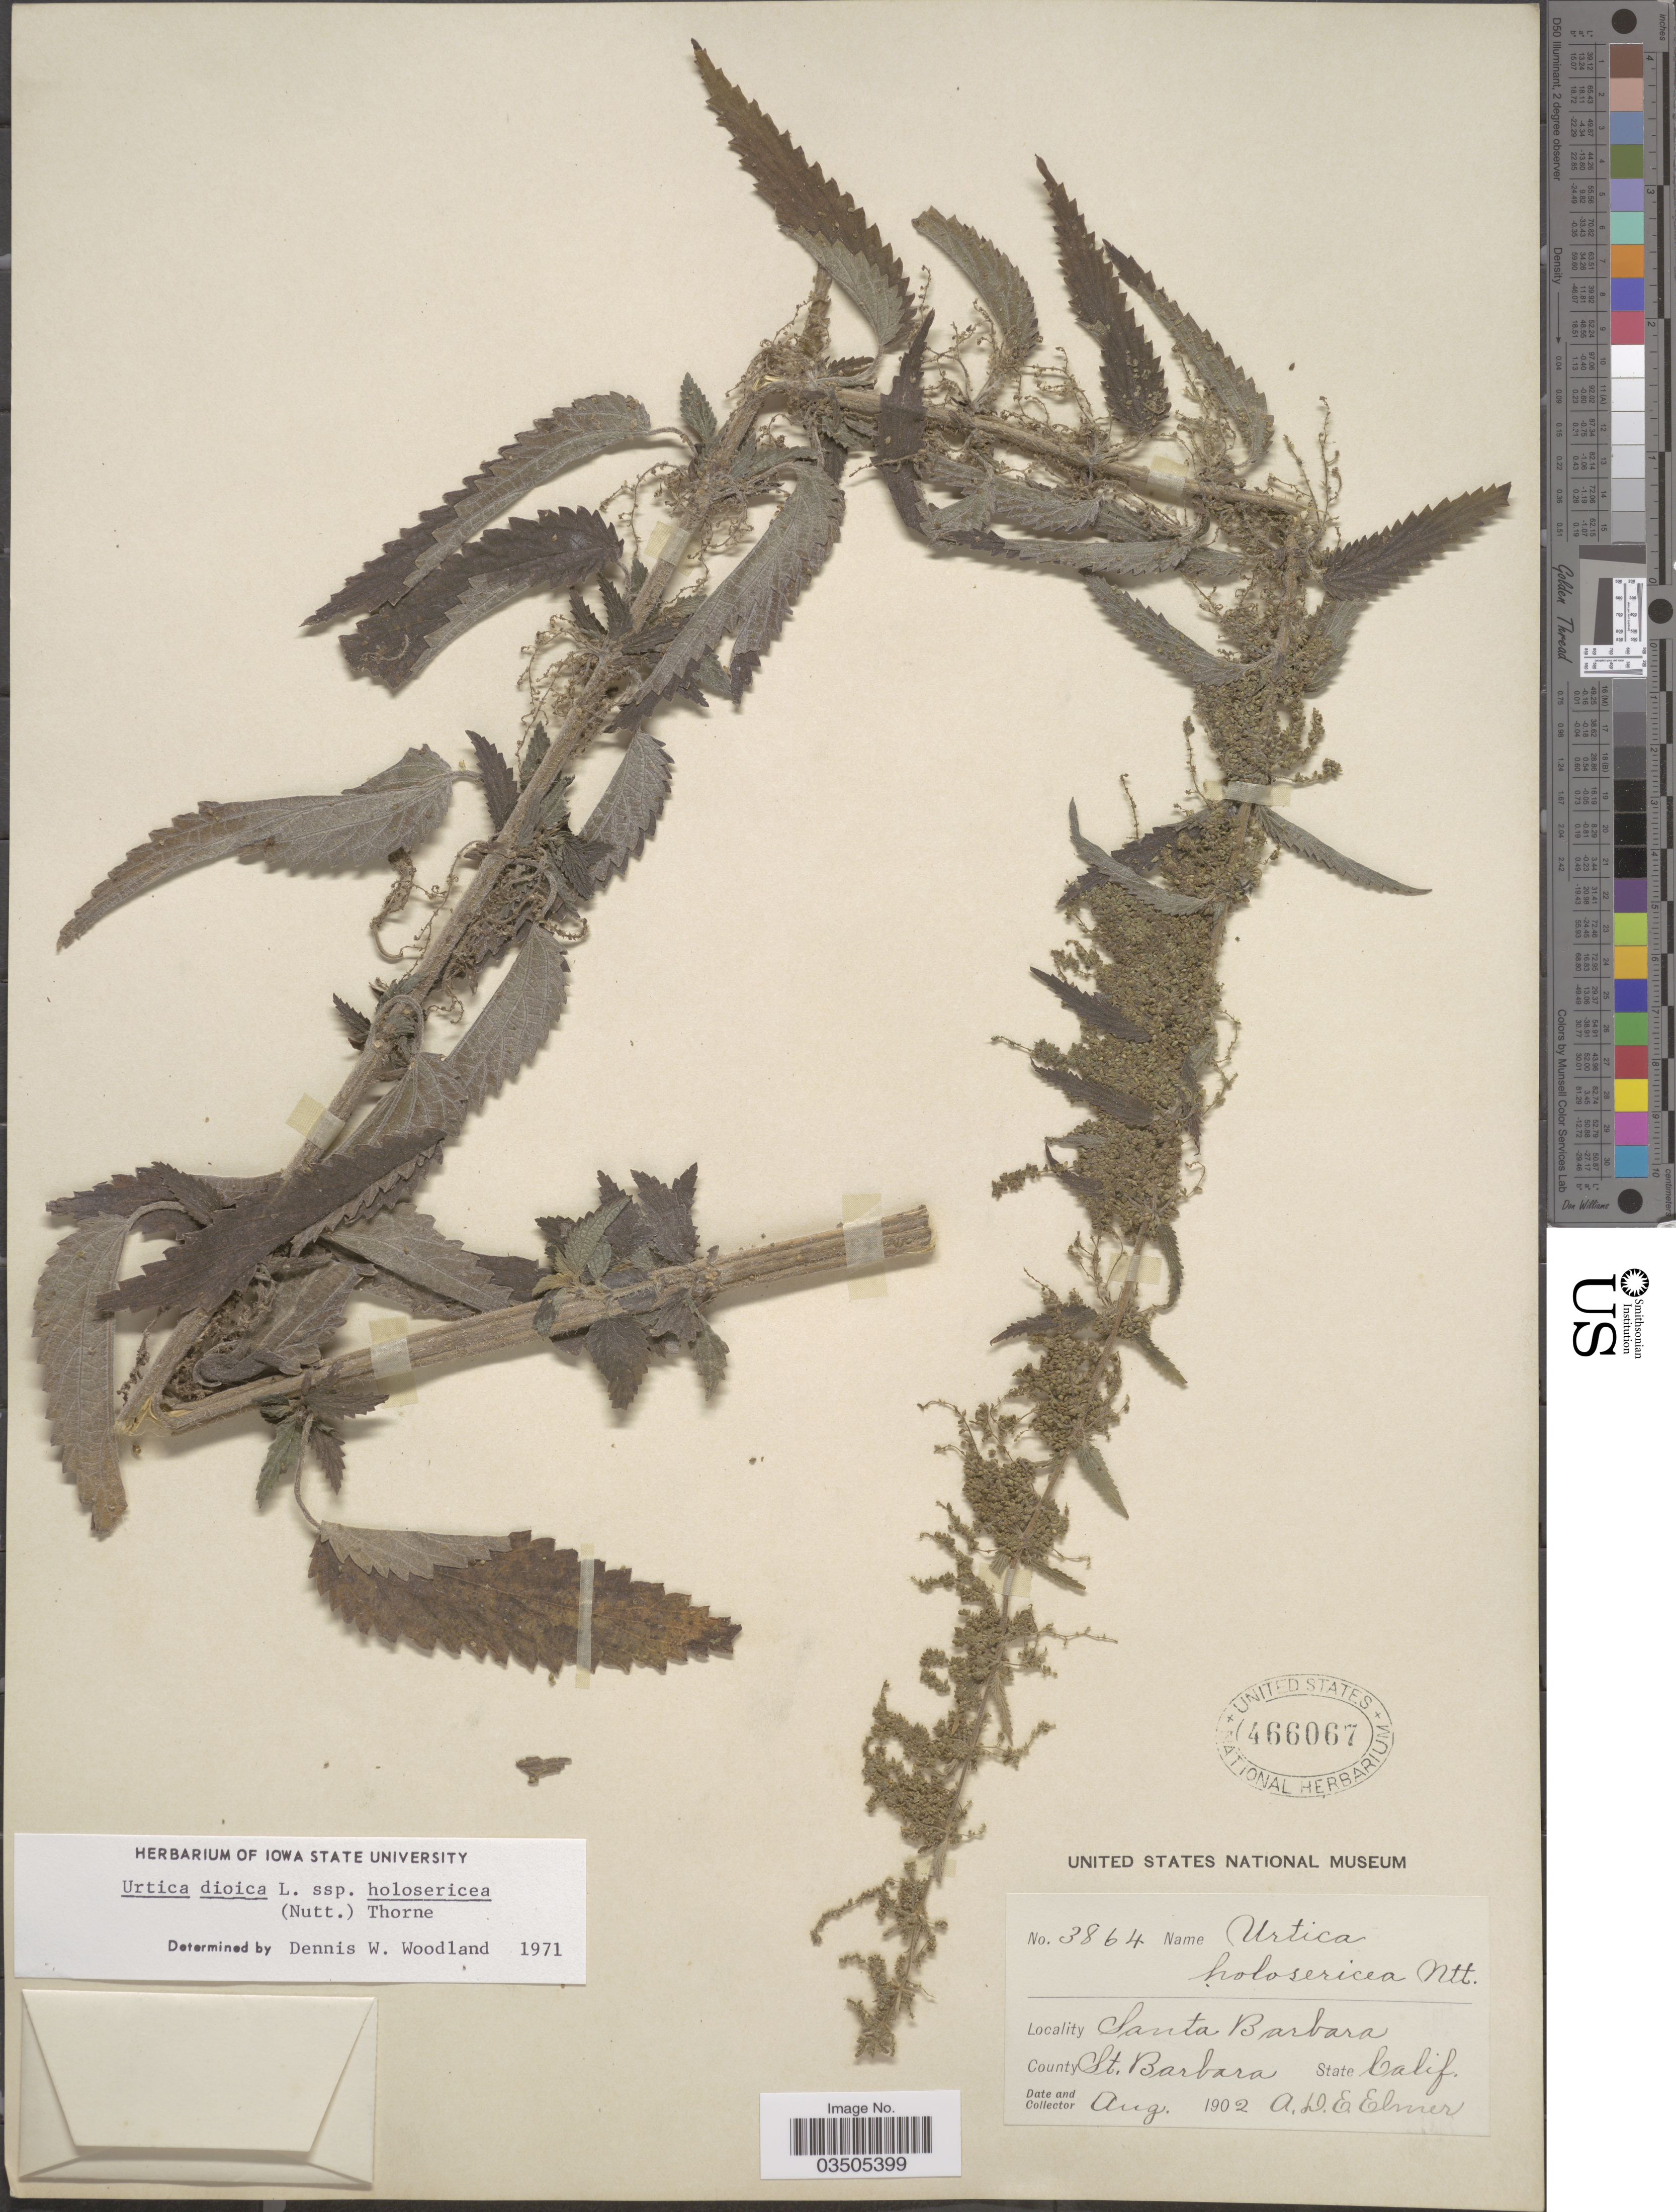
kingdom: Plantae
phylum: Tracheophyta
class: Magnoliopsida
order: Rosales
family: Urticaceae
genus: Urtica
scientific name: Urtica dioica subsp. holosericea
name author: (Nutt.) Thorne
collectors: A. D. E. Elmer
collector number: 3864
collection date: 1902-08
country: United States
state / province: California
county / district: Santa Barbara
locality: Santa Barbara. County St. Barbara.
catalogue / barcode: US 466067